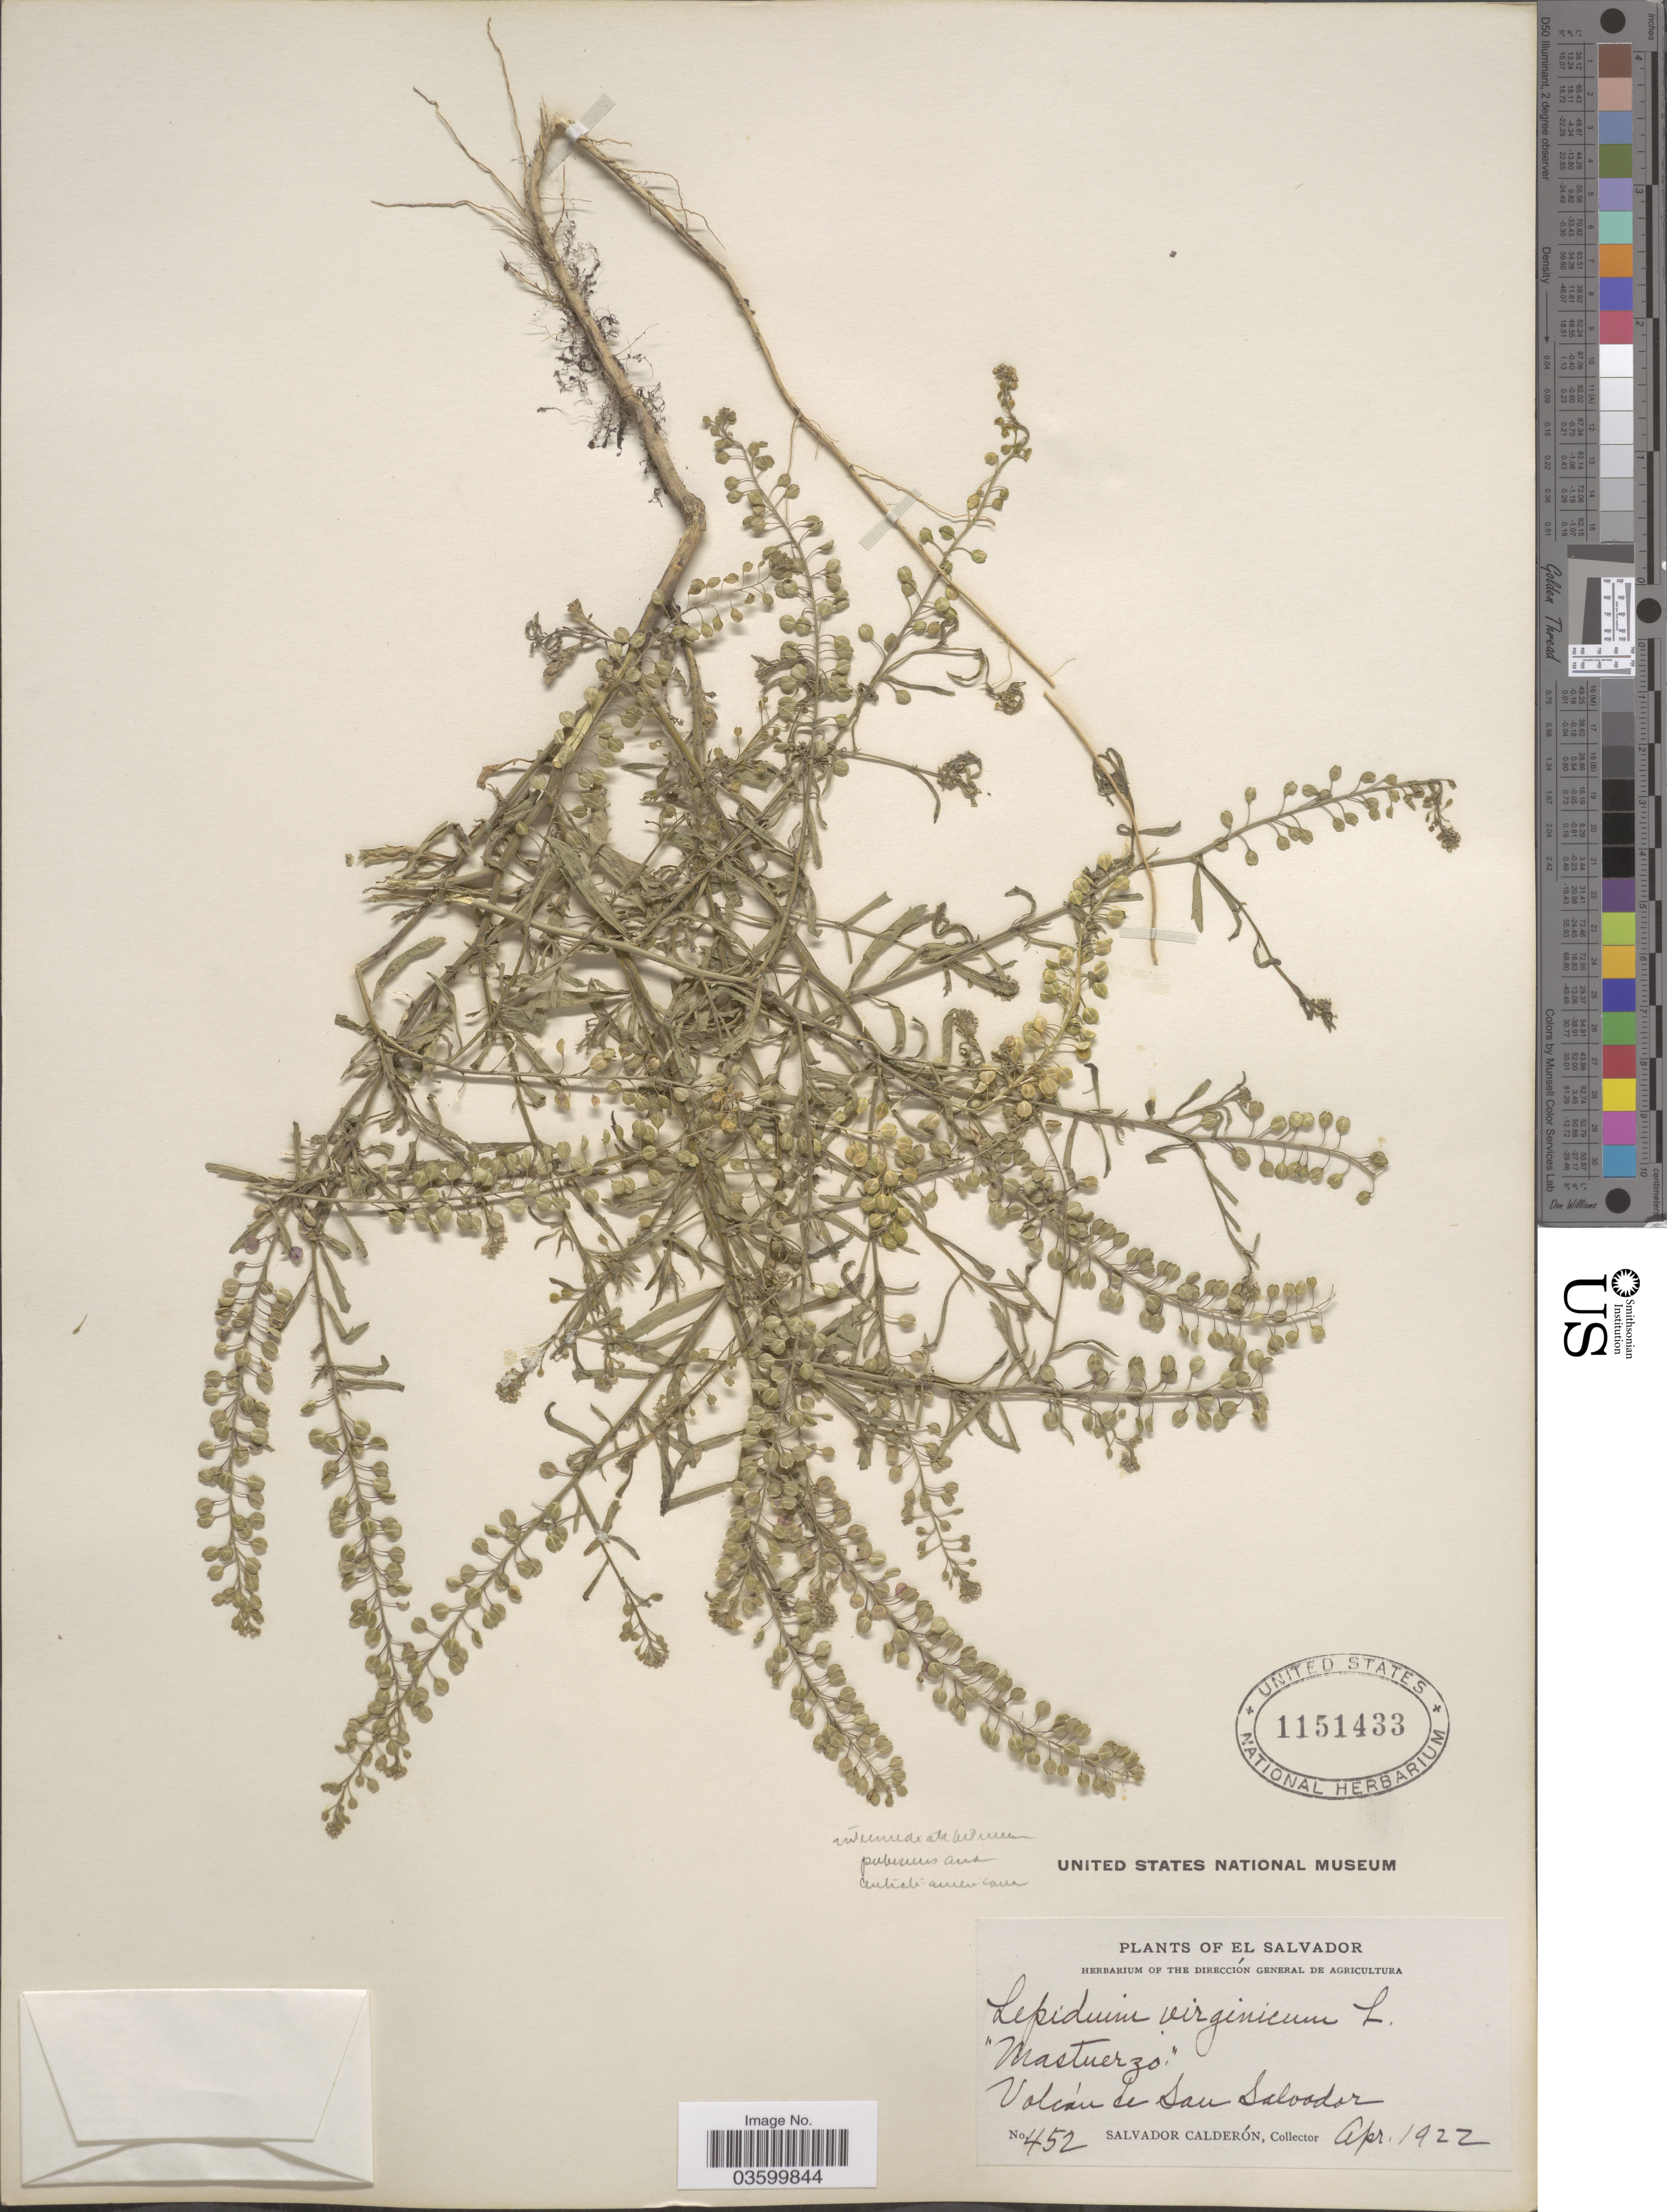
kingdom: Plantae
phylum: Tracheophyta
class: Magnoliopsida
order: Brassicales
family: Brassicaceae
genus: Lepidium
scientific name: Lepidium virginicum var. pubescens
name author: (Greene) C.L. Hitchc.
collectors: S. Calderón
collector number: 452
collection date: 1922-04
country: El Salvador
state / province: San Salvador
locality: Volcán de San Salvador.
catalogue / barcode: US 1151433